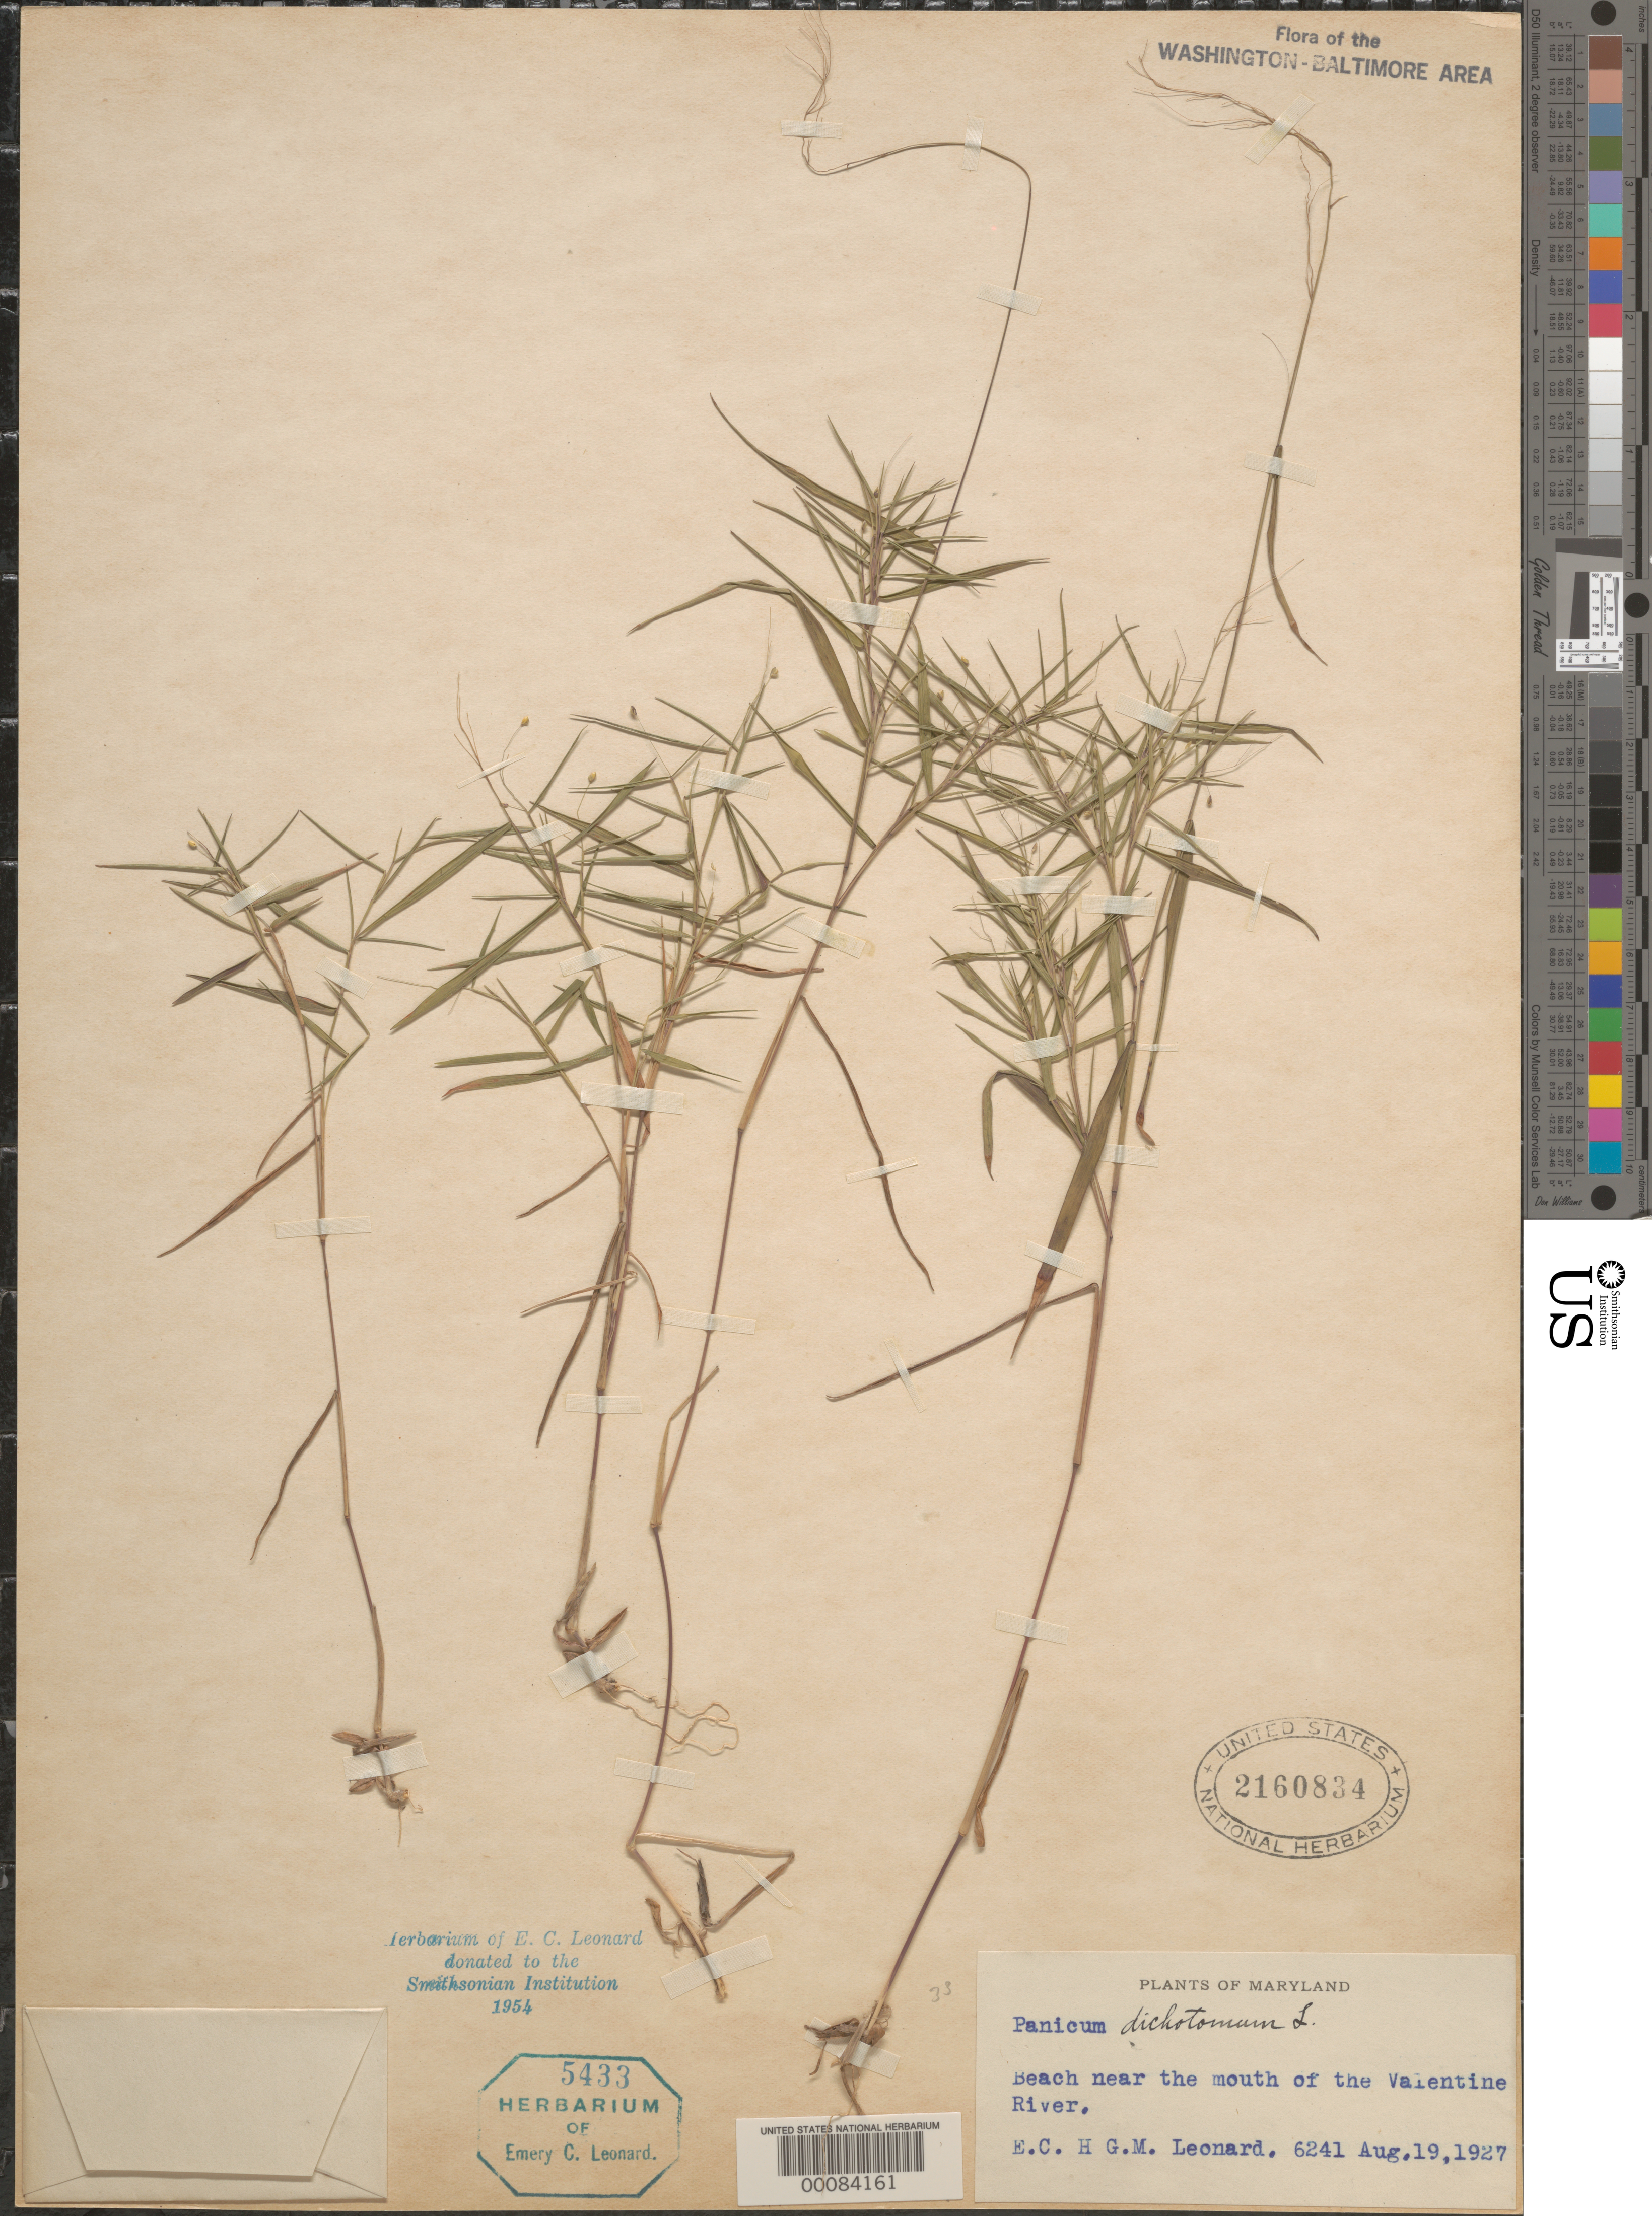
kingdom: Plantae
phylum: Tracheophyta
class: Liliopsida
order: Poales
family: Poaceae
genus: Dichanthelium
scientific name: Dichanthelium dichotomum var. dichotomum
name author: (L.) Gould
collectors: E. C. Leonard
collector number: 6241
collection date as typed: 19 Aug 1927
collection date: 1927-08-19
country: United States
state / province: Maryland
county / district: Anne Arundel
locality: Valentine River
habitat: Beach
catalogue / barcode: US 2160834